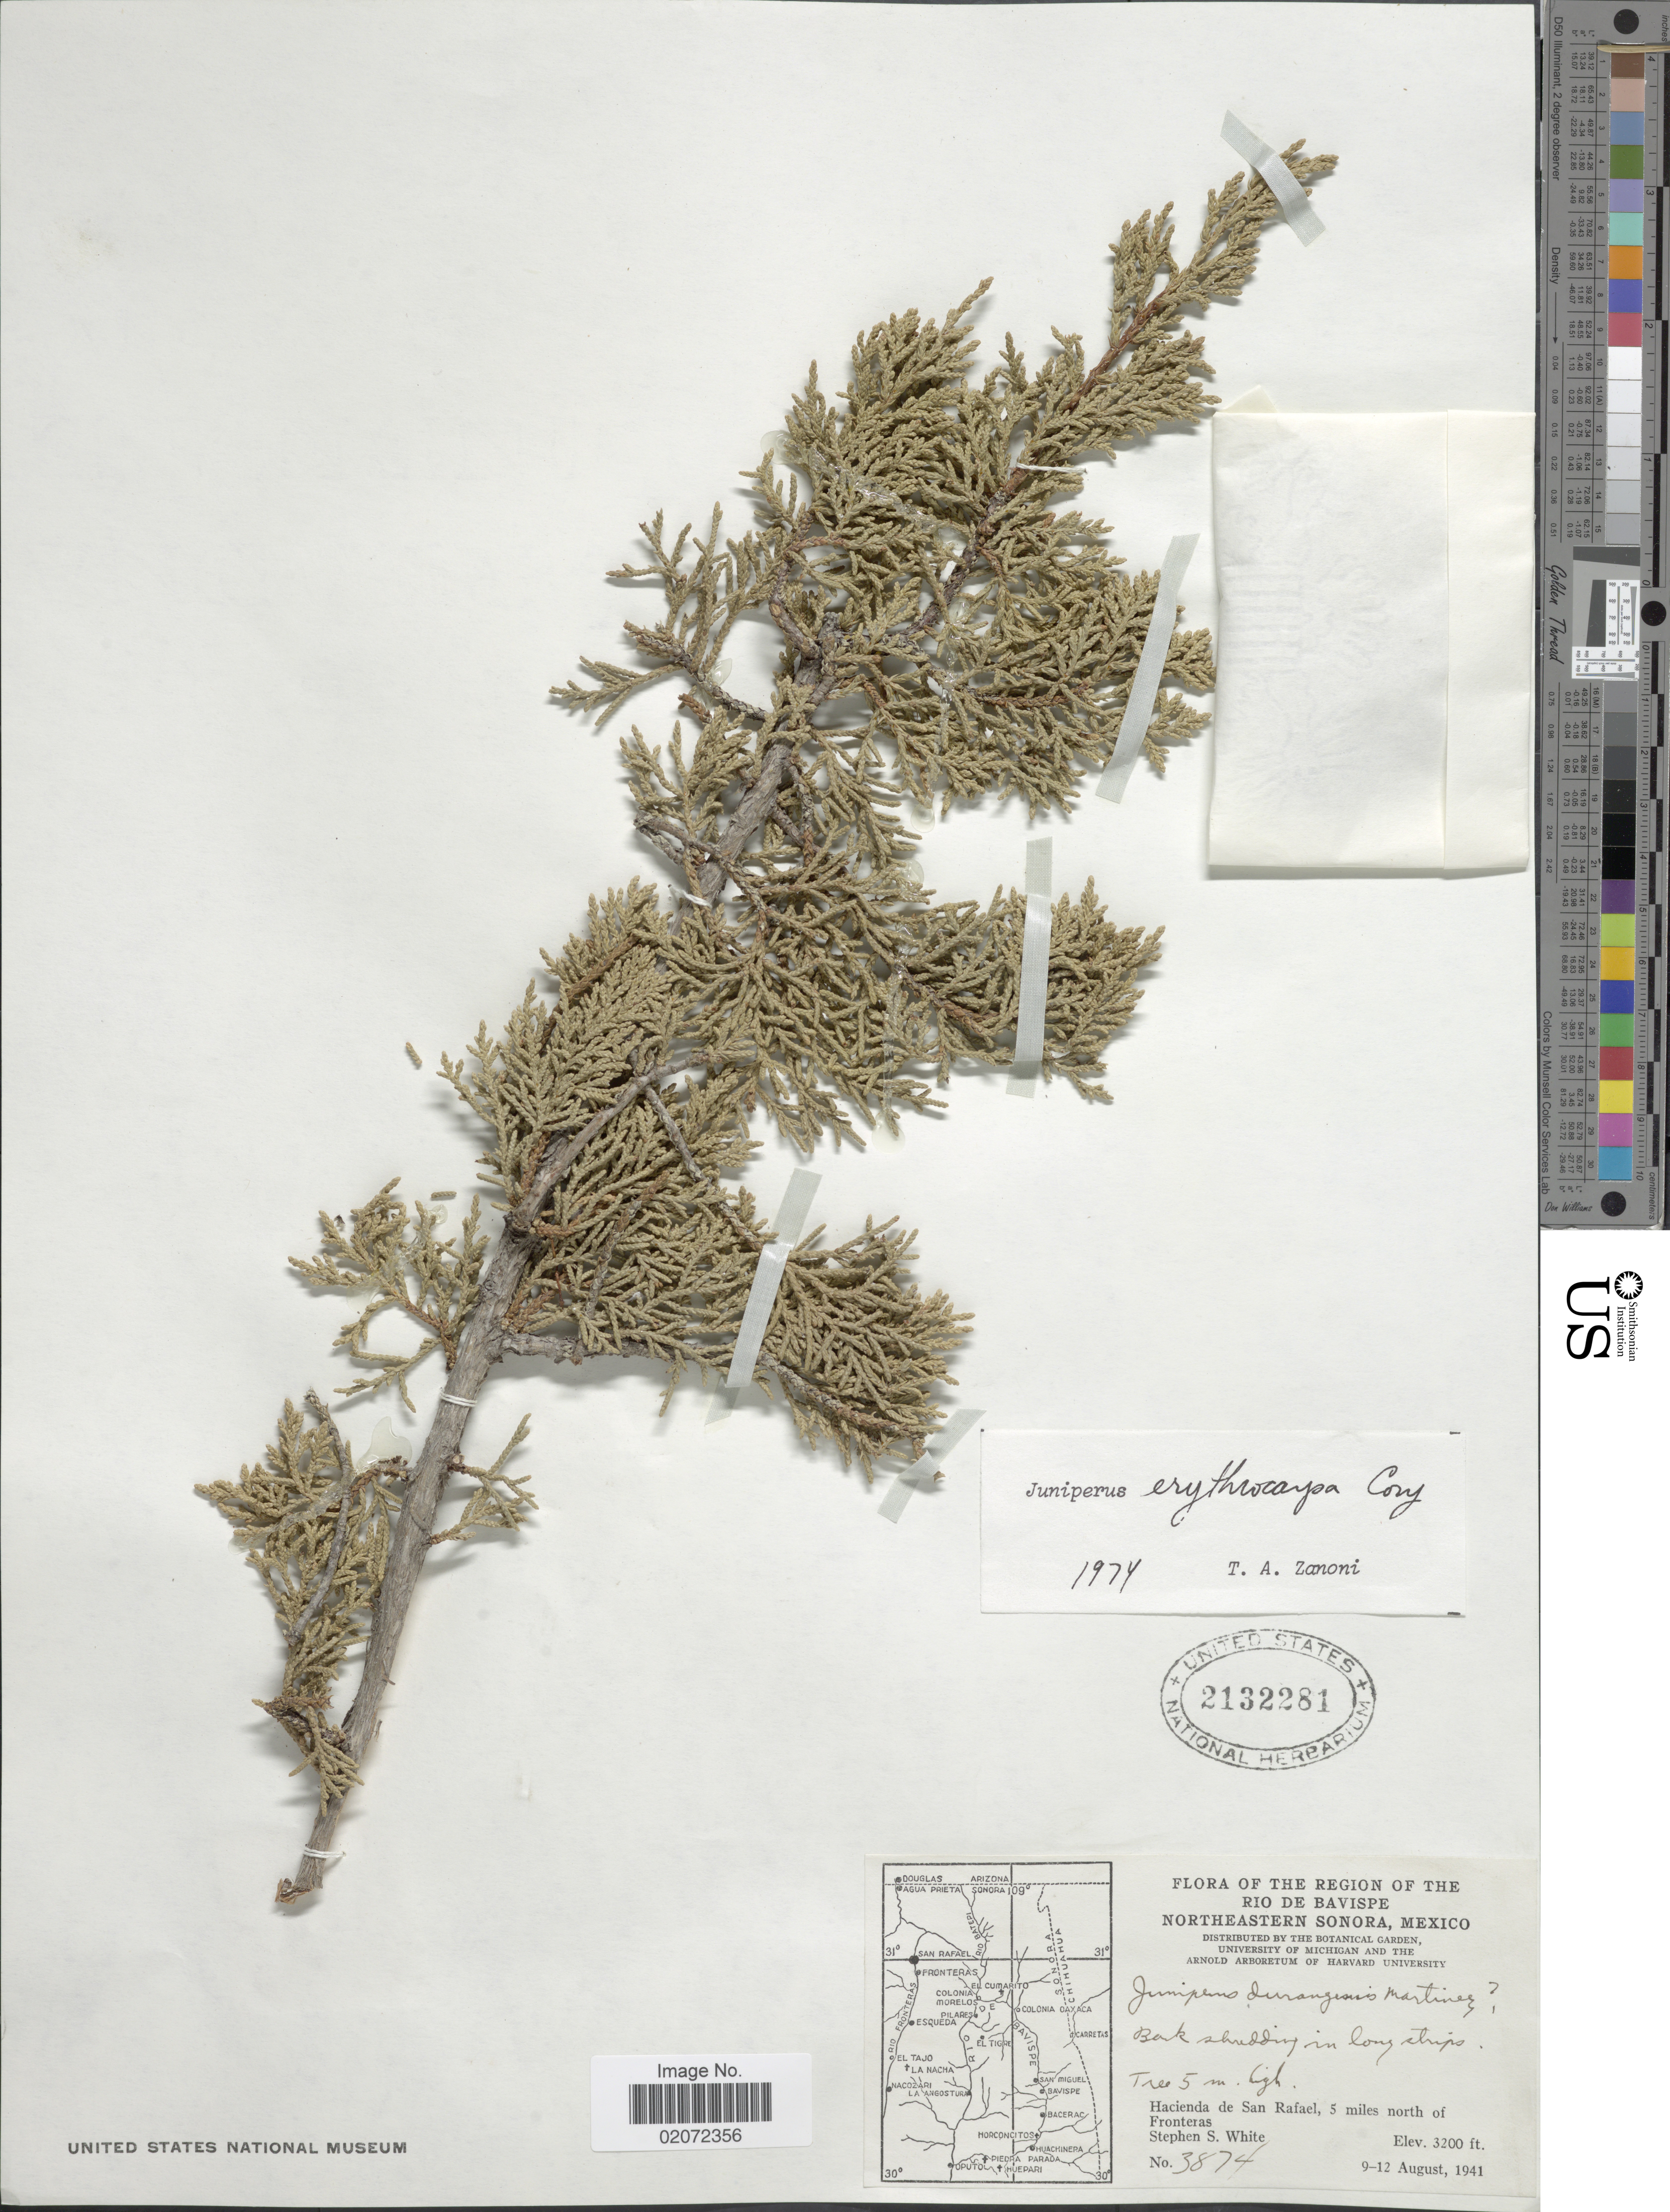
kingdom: Plantae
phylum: Tracheophyta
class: Pinopsida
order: Pinales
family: Cupressaceae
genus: Juniperus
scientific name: Juniperus arizonica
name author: (R.P. Adams) R.P. Adams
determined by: Ferguson, G. M.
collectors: S. S. White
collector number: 3874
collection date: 1941-08-09/1941-08-12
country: Mexico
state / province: Sonora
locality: Region of the Rio de Bavispe, Northeastern Sonora. Hacienda de San Rafael, 5 miles north of Fronteras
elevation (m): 975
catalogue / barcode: US 2132281